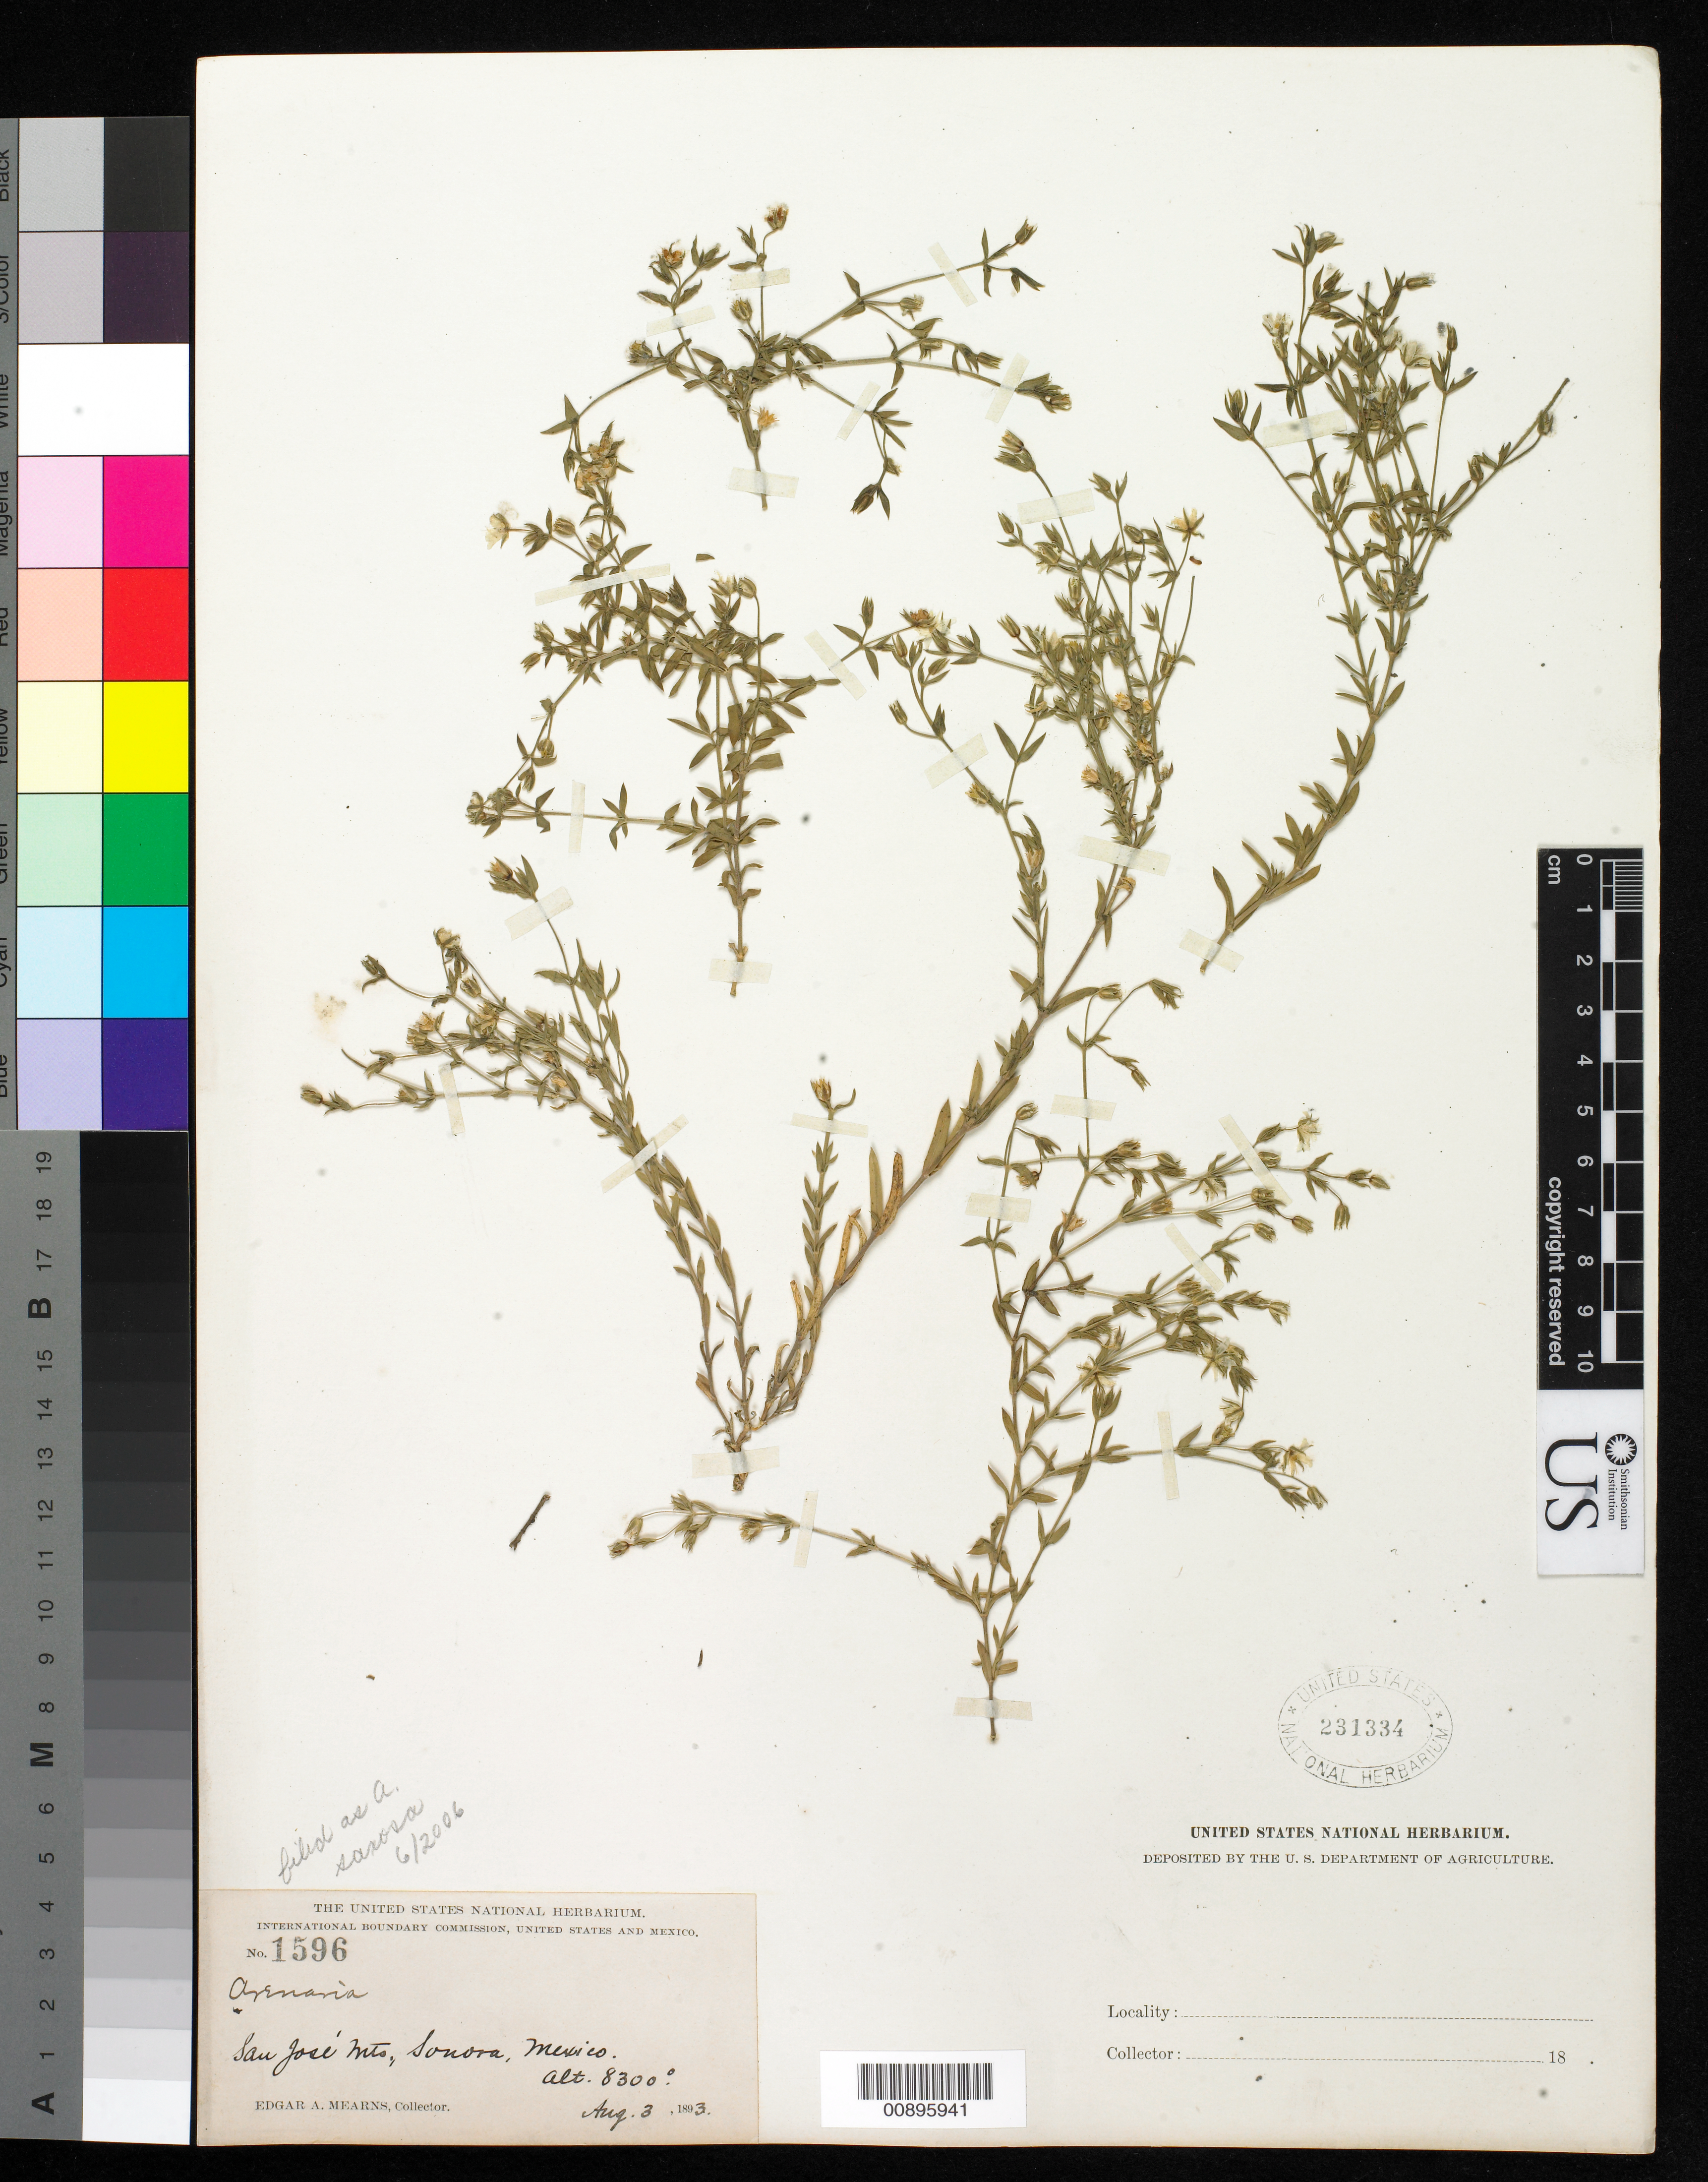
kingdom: Plantae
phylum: Tracheophyta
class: Magnoliopsida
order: Caryophyllales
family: Caryophyllaceae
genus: Arenaria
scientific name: Arenaria saxosa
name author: A. Gray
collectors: E. A. Mearns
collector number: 1596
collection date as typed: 03 Aug 1893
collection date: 1893-08-03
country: Mexico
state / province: Sonora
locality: San José Mts., Sonora.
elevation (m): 2530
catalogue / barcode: US 231334